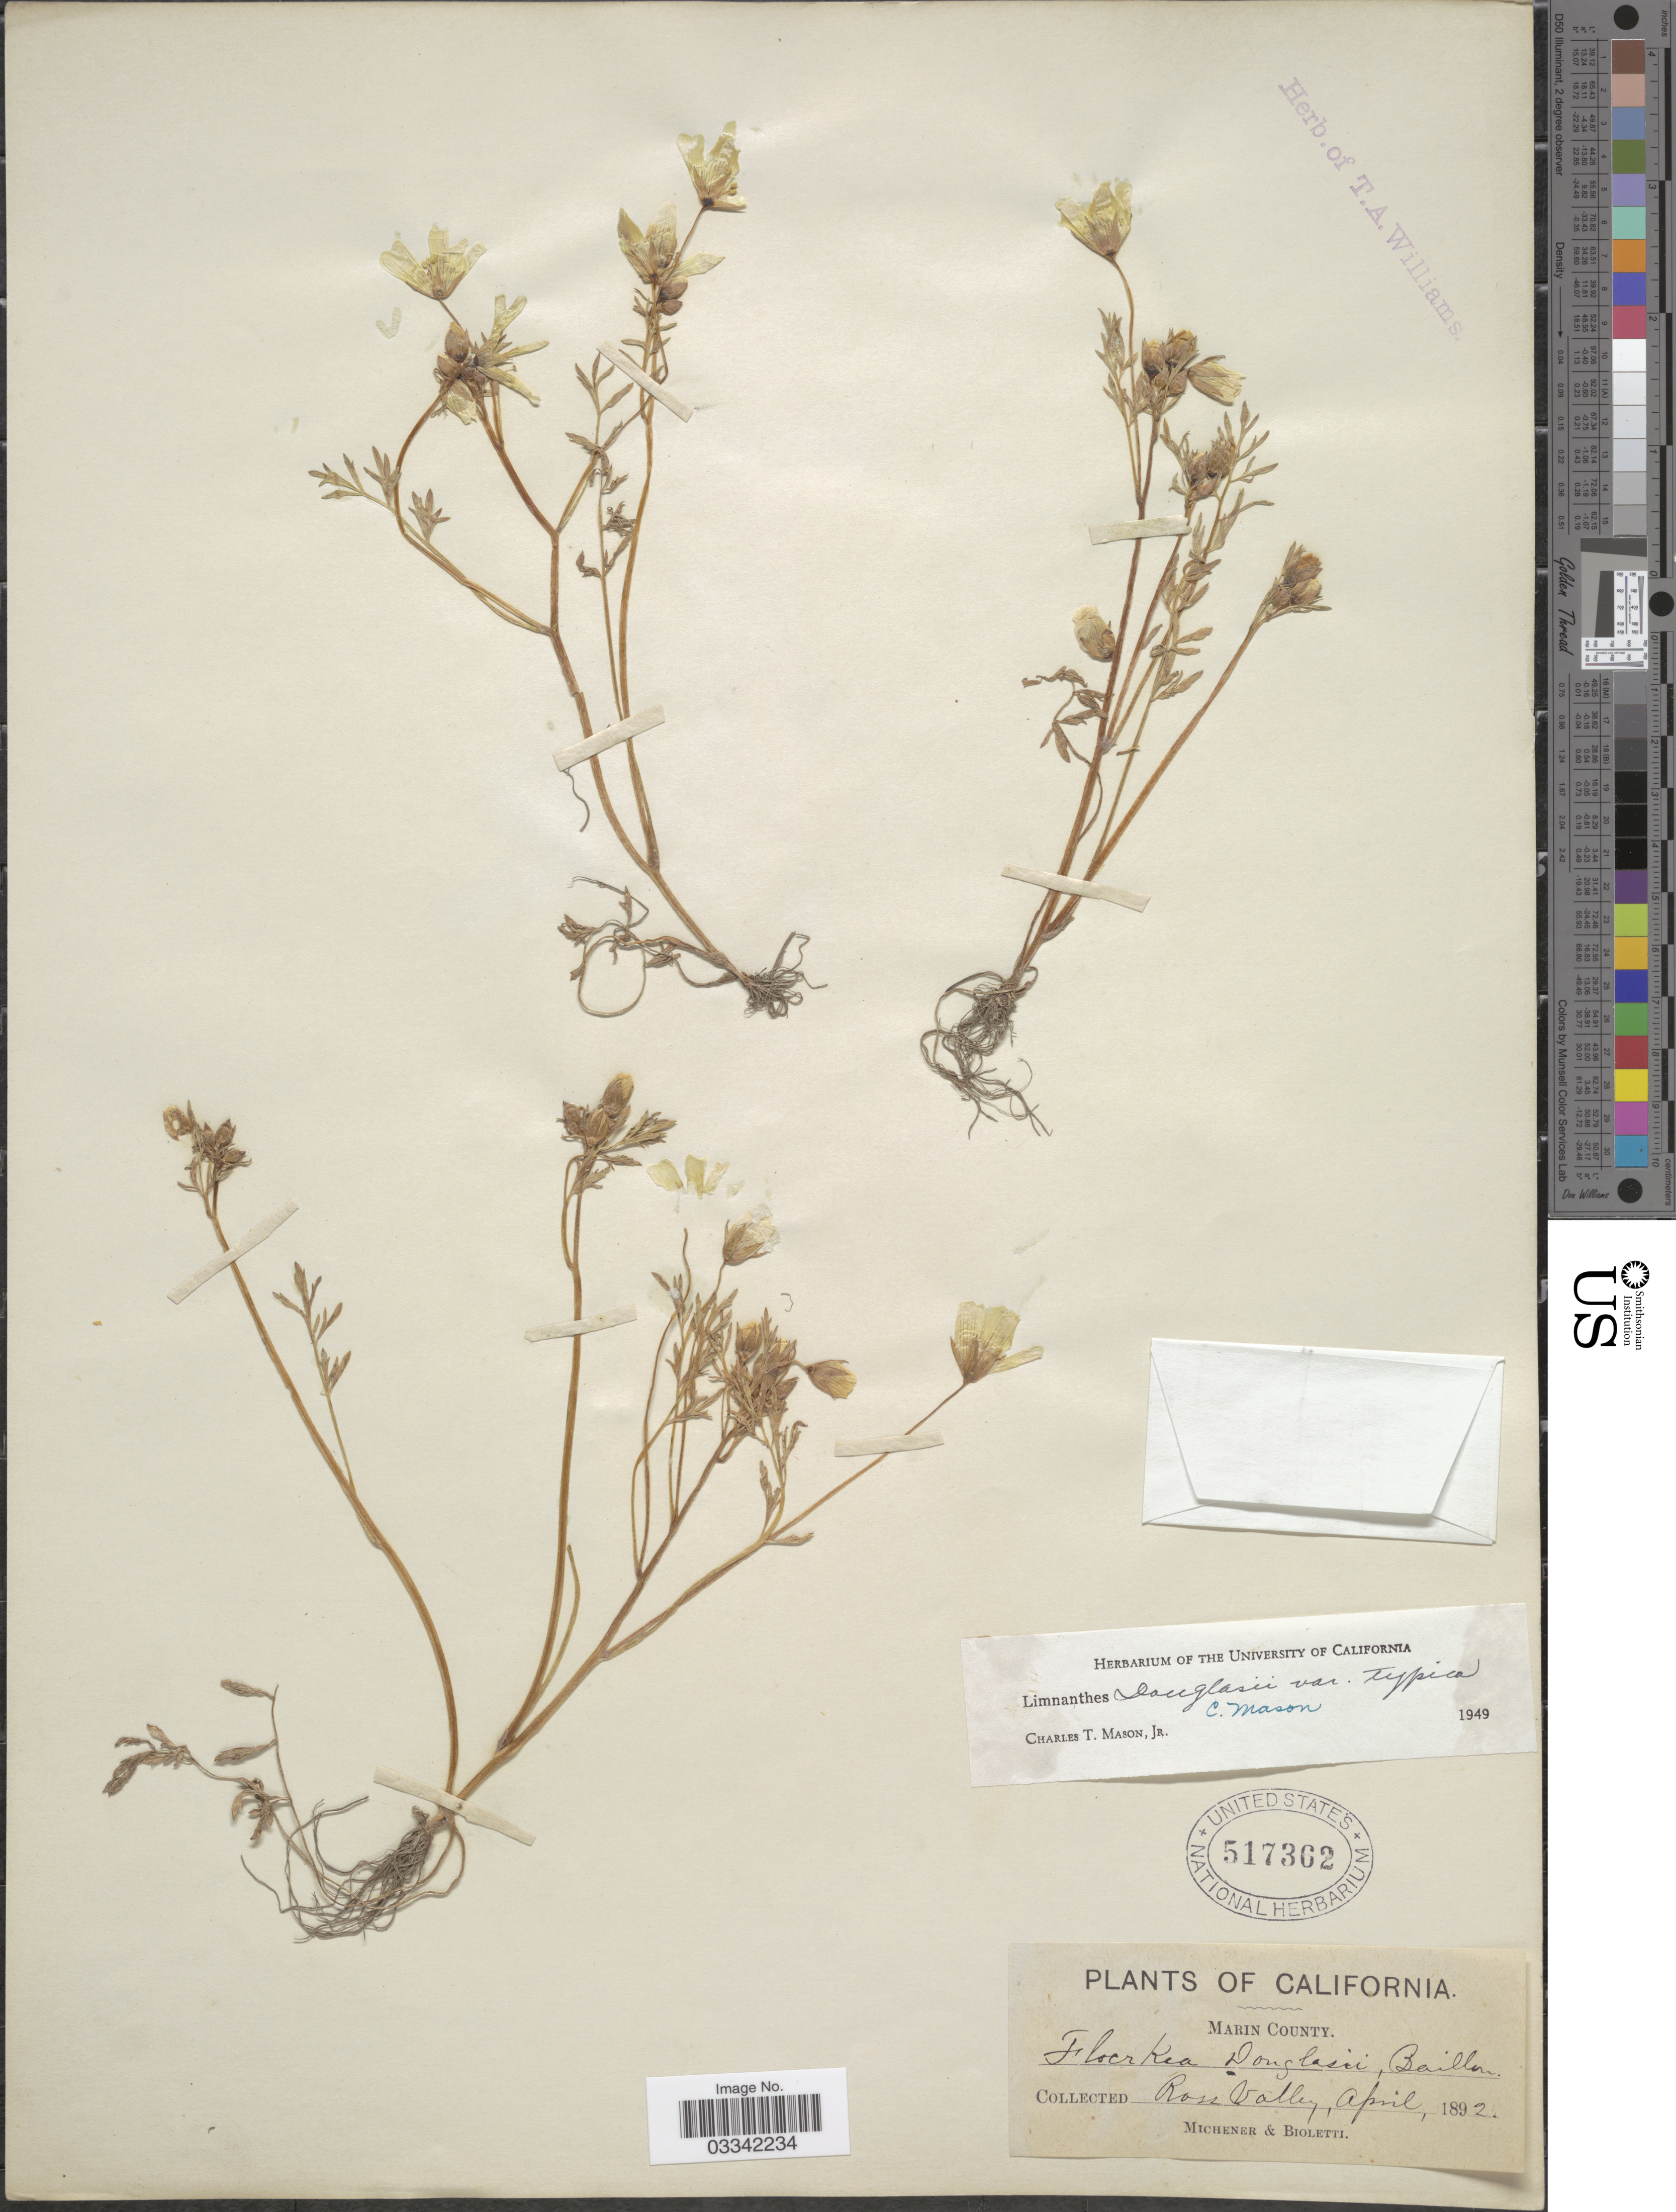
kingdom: Plantae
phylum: Tracheophyta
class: Magnoliopsida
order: Brassicales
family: Limnanthaceae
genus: Limnanthes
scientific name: Limnanthes douglasii var. douglasii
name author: R. Br.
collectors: -. Michener & -- Bioletti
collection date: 1892-04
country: United States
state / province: California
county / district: Marin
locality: Marin County, Ross Valley.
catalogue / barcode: US 517362